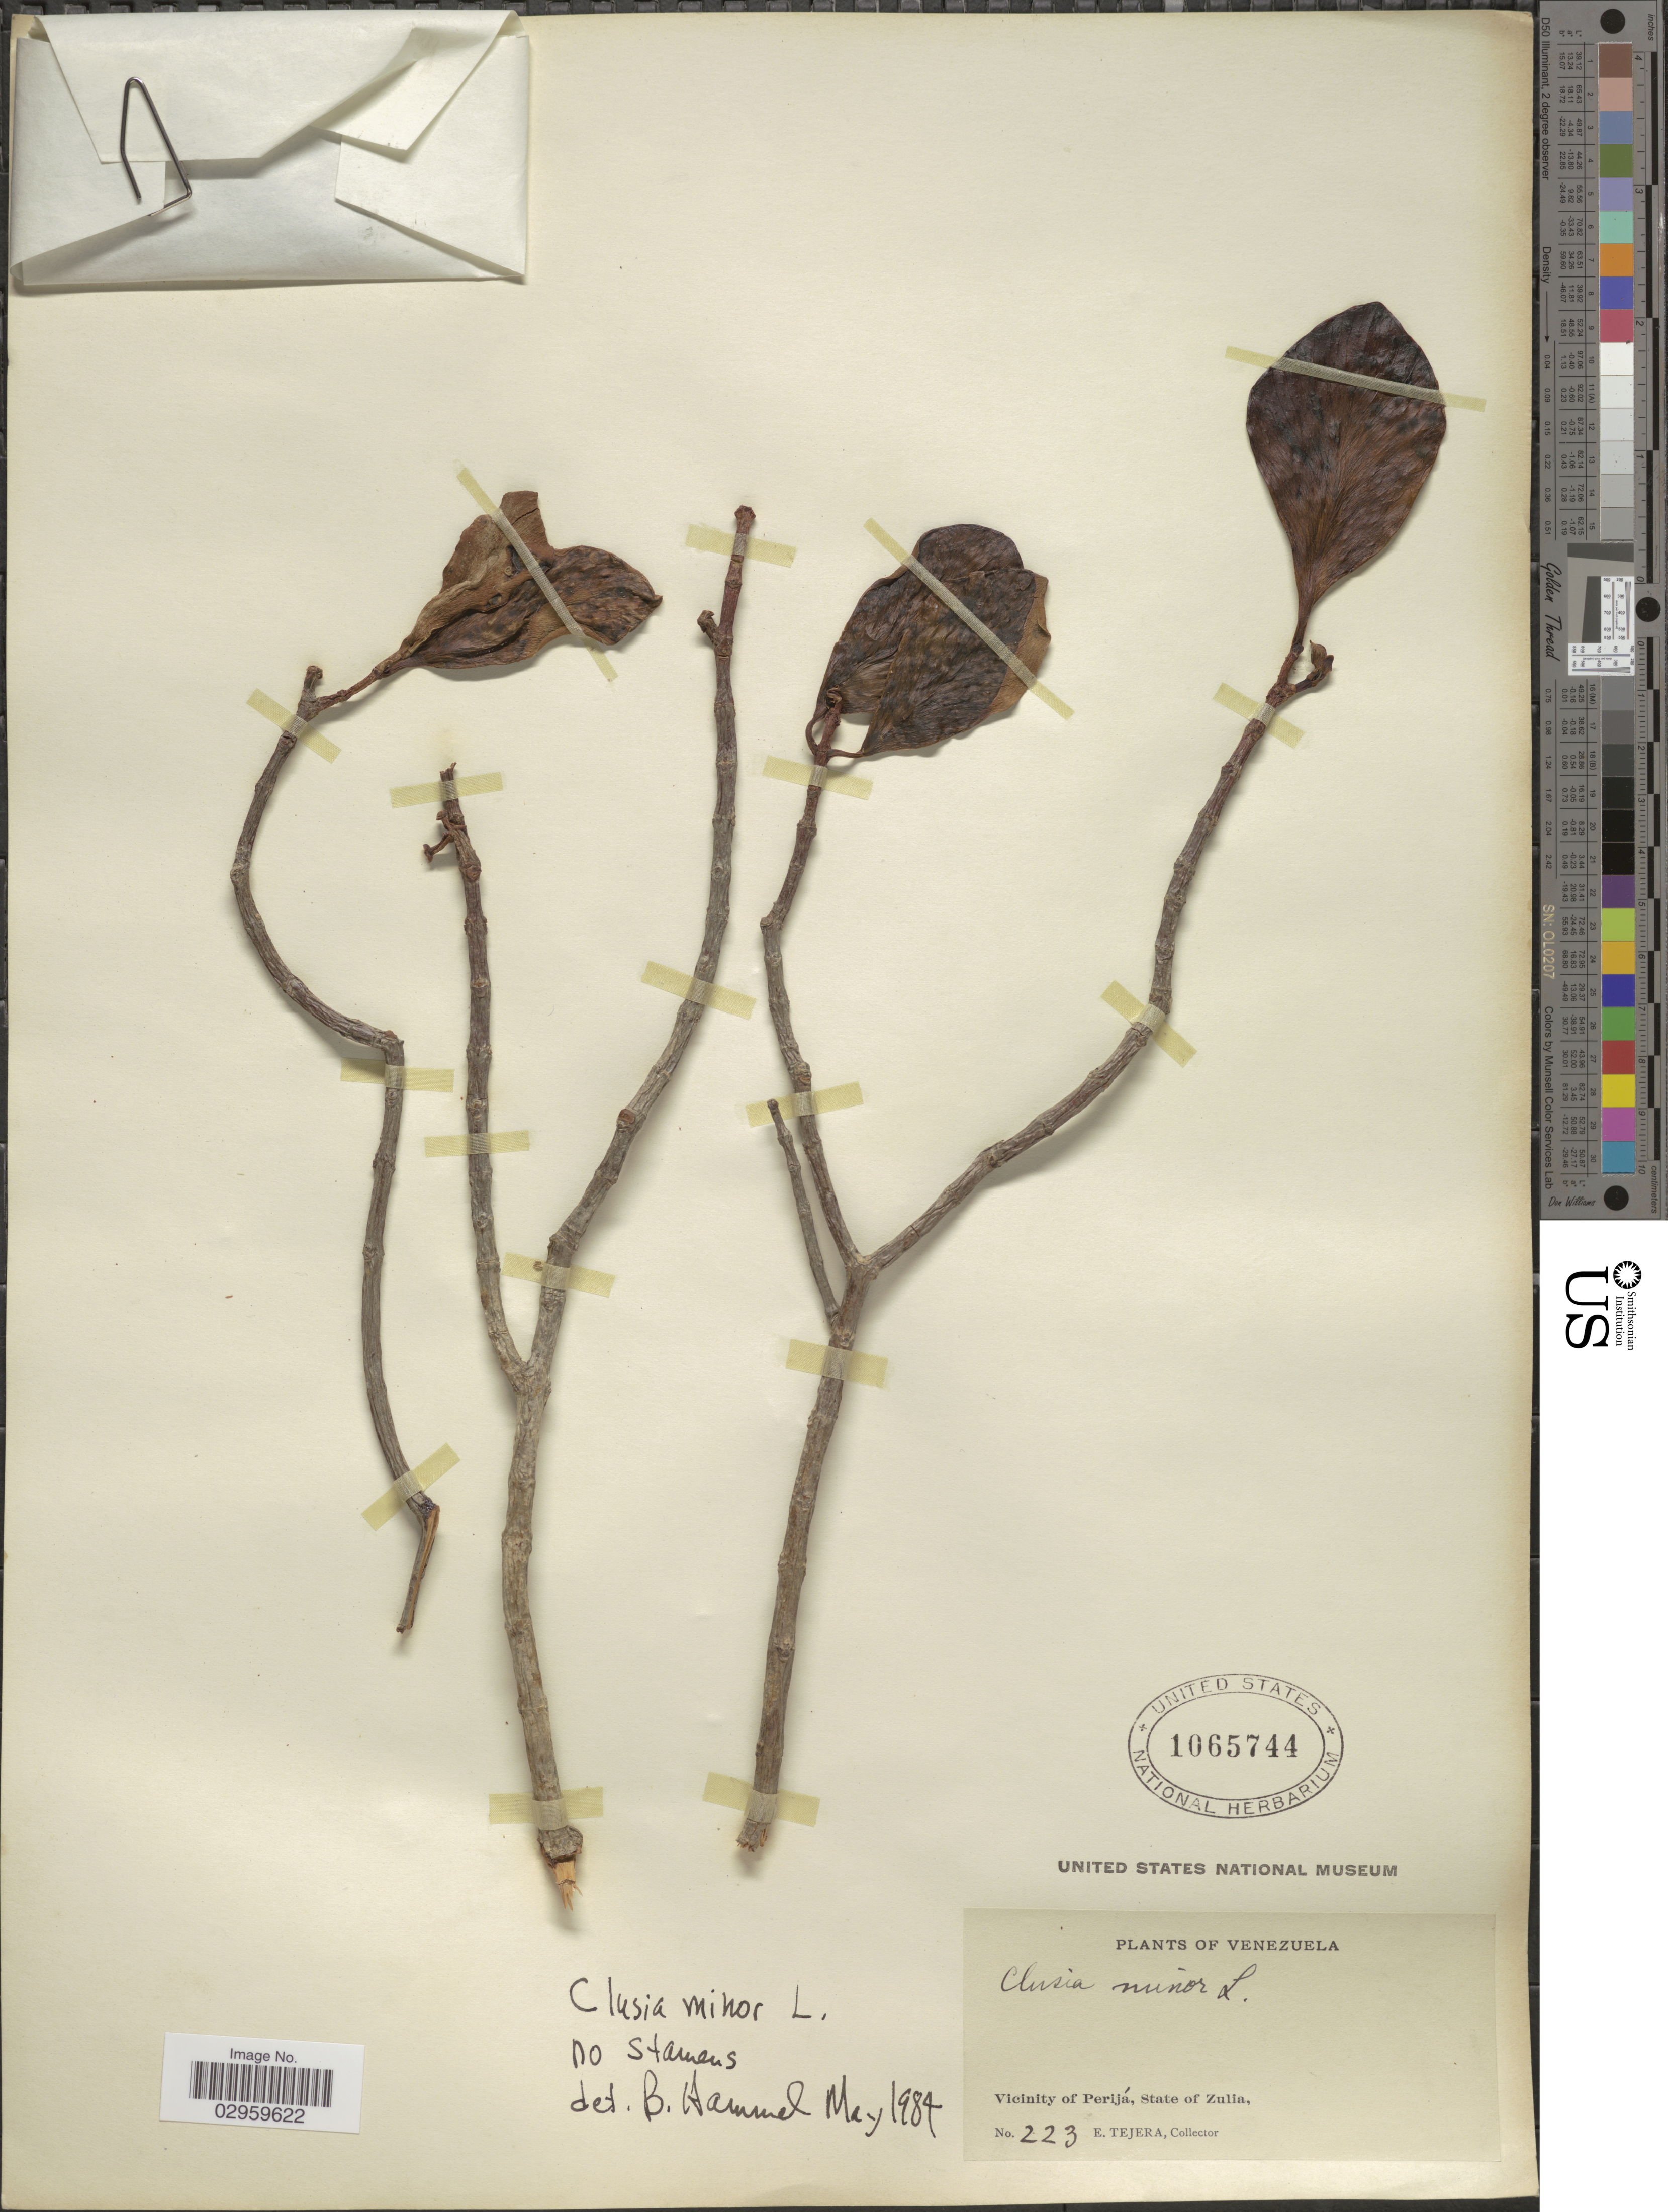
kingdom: Plantae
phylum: Tracheophyta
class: Magnoliopsida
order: Malpighiales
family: Clusiaceae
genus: Clusia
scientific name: Clusia minor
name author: L.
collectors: E. Tejera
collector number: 223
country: Venezuela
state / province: Zulia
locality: Vicinity of Perijá.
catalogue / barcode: US 1065744